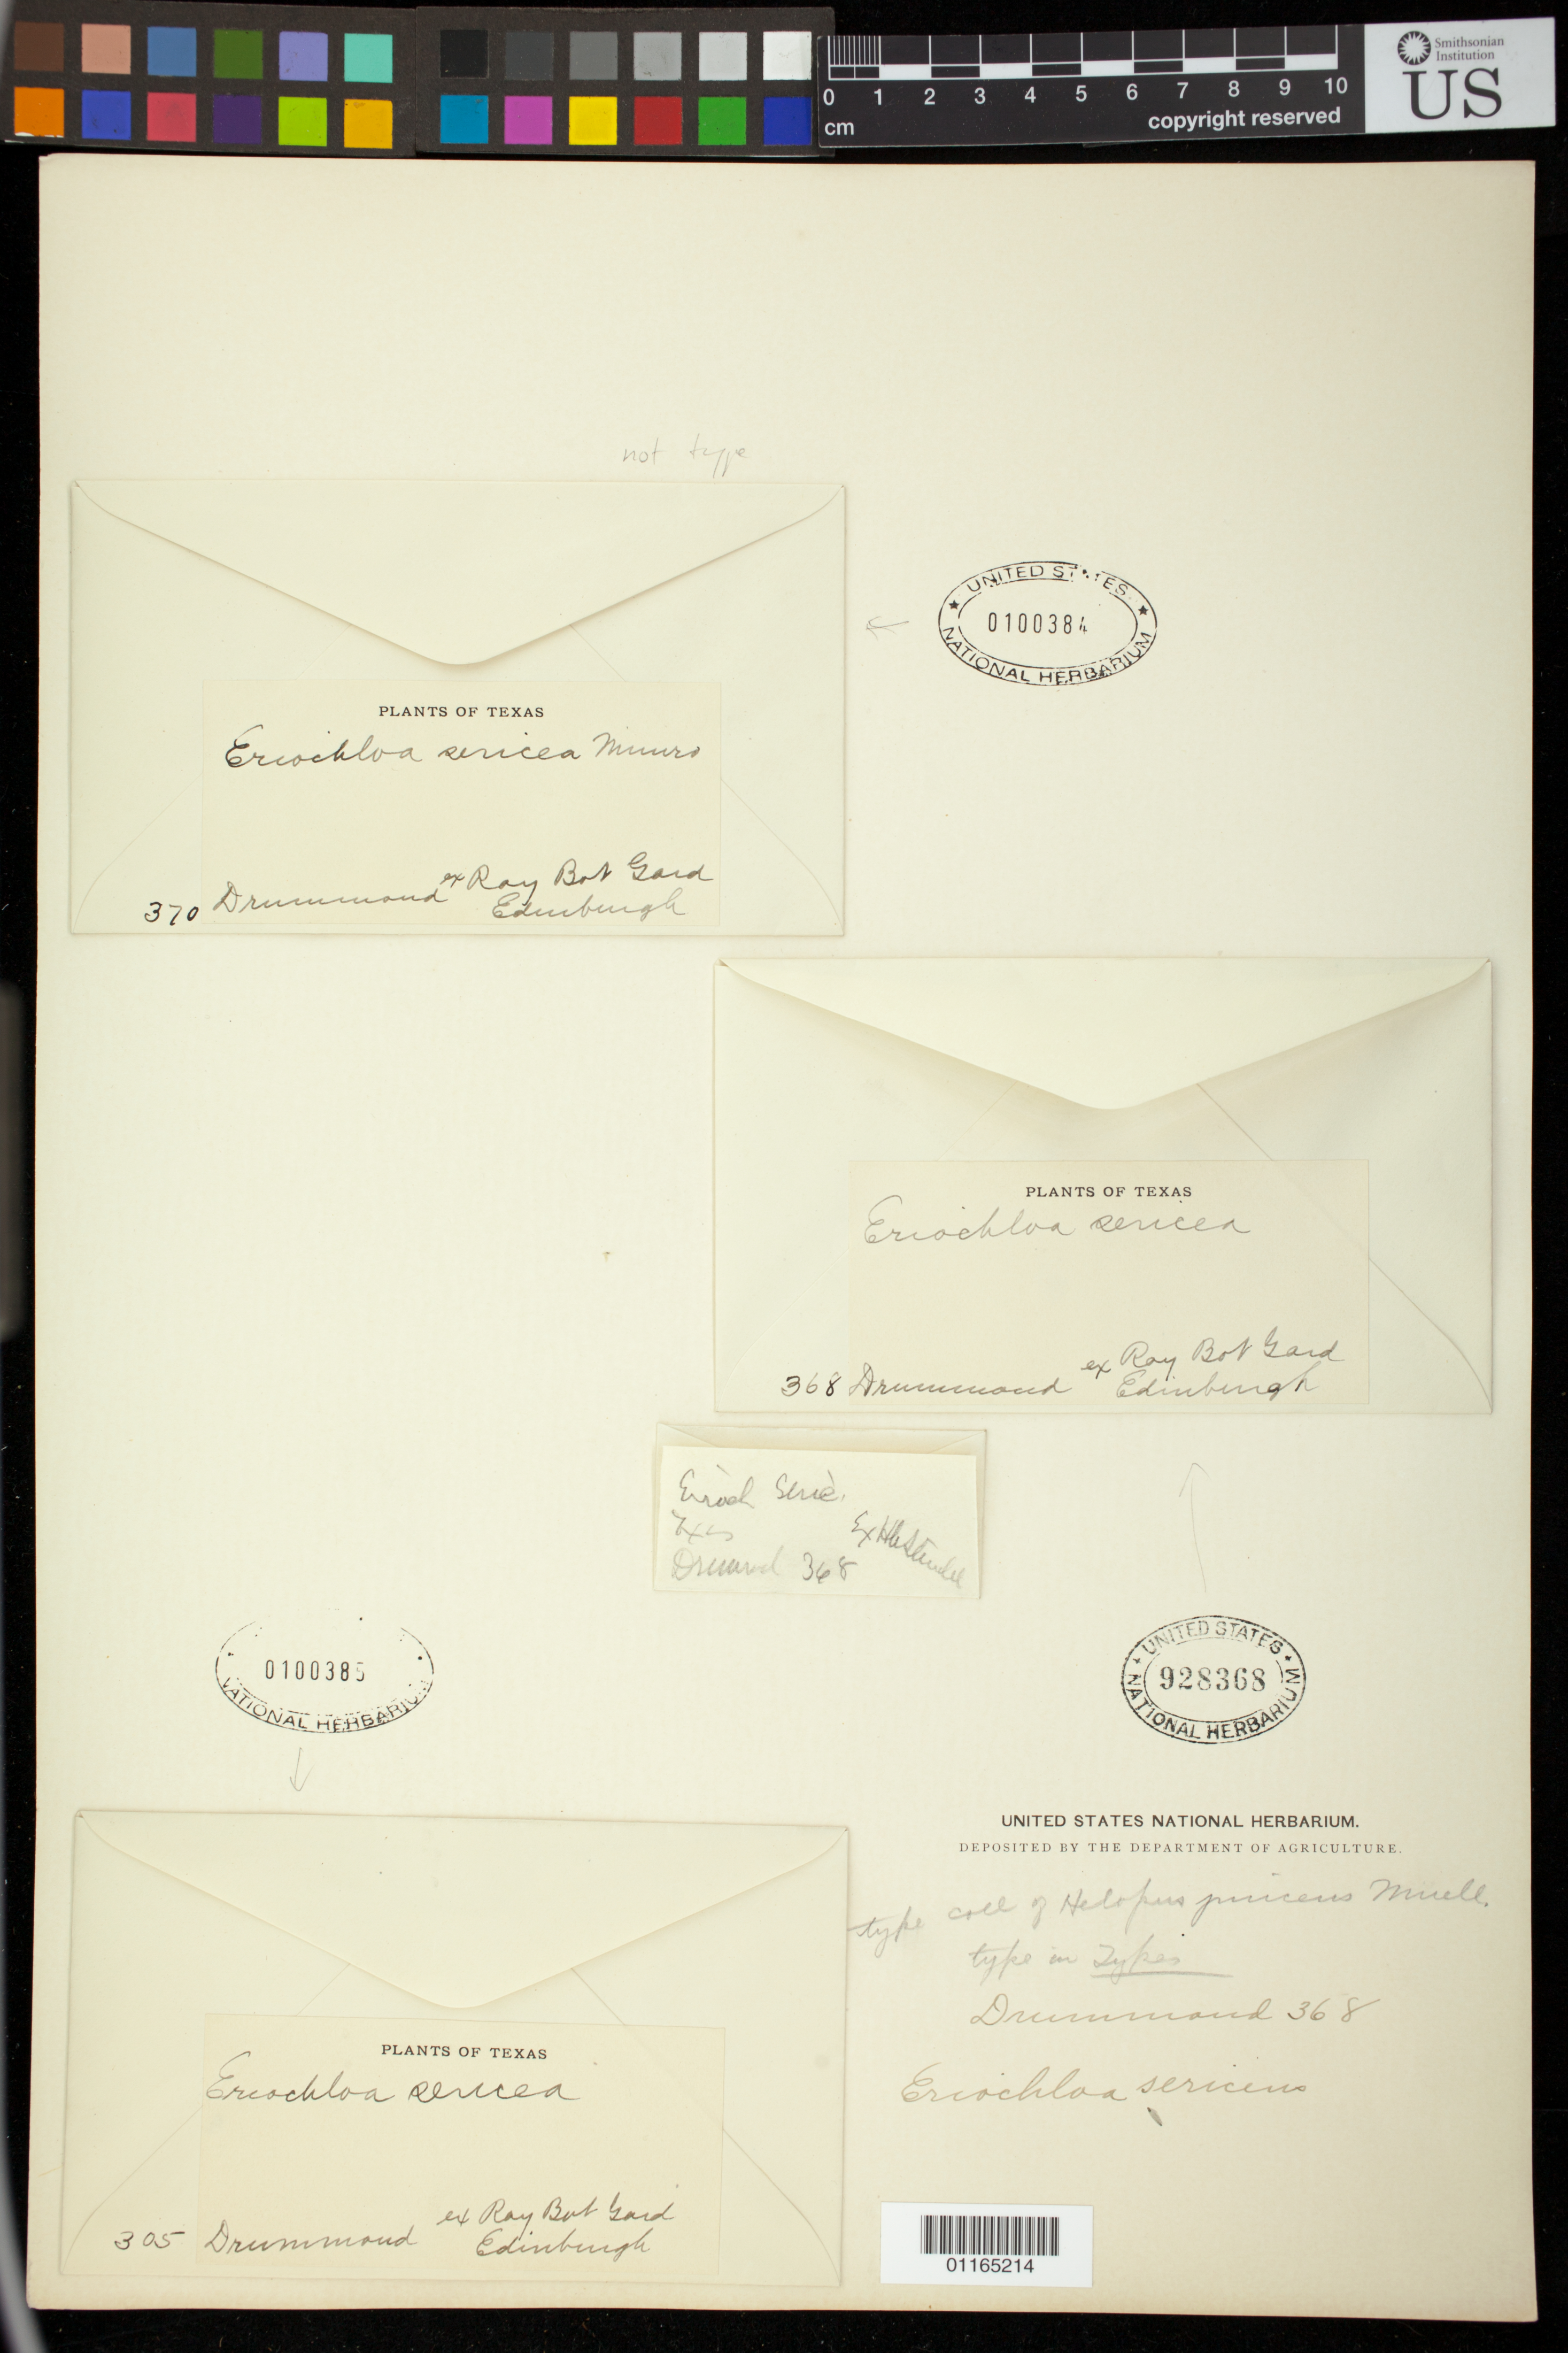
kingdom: Plantae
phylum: Tracheophyta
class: Liliopsida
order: Poales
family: Poaceae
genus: Eriochloa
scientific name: Eriochloa sericea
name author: (Scheele) Munro ex Vasey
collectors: T. Drummond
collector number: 370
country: United States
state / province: Texas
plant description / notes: Fragmentary material of specimen ex herb. Roy. Bot. Gard. Edinburgh. Possibly original material of Helopus sericea Mull. Hal. but not cited in protologue and not a type; mounted on sheet with 2 syntypes of that name.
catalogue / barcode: US 100384